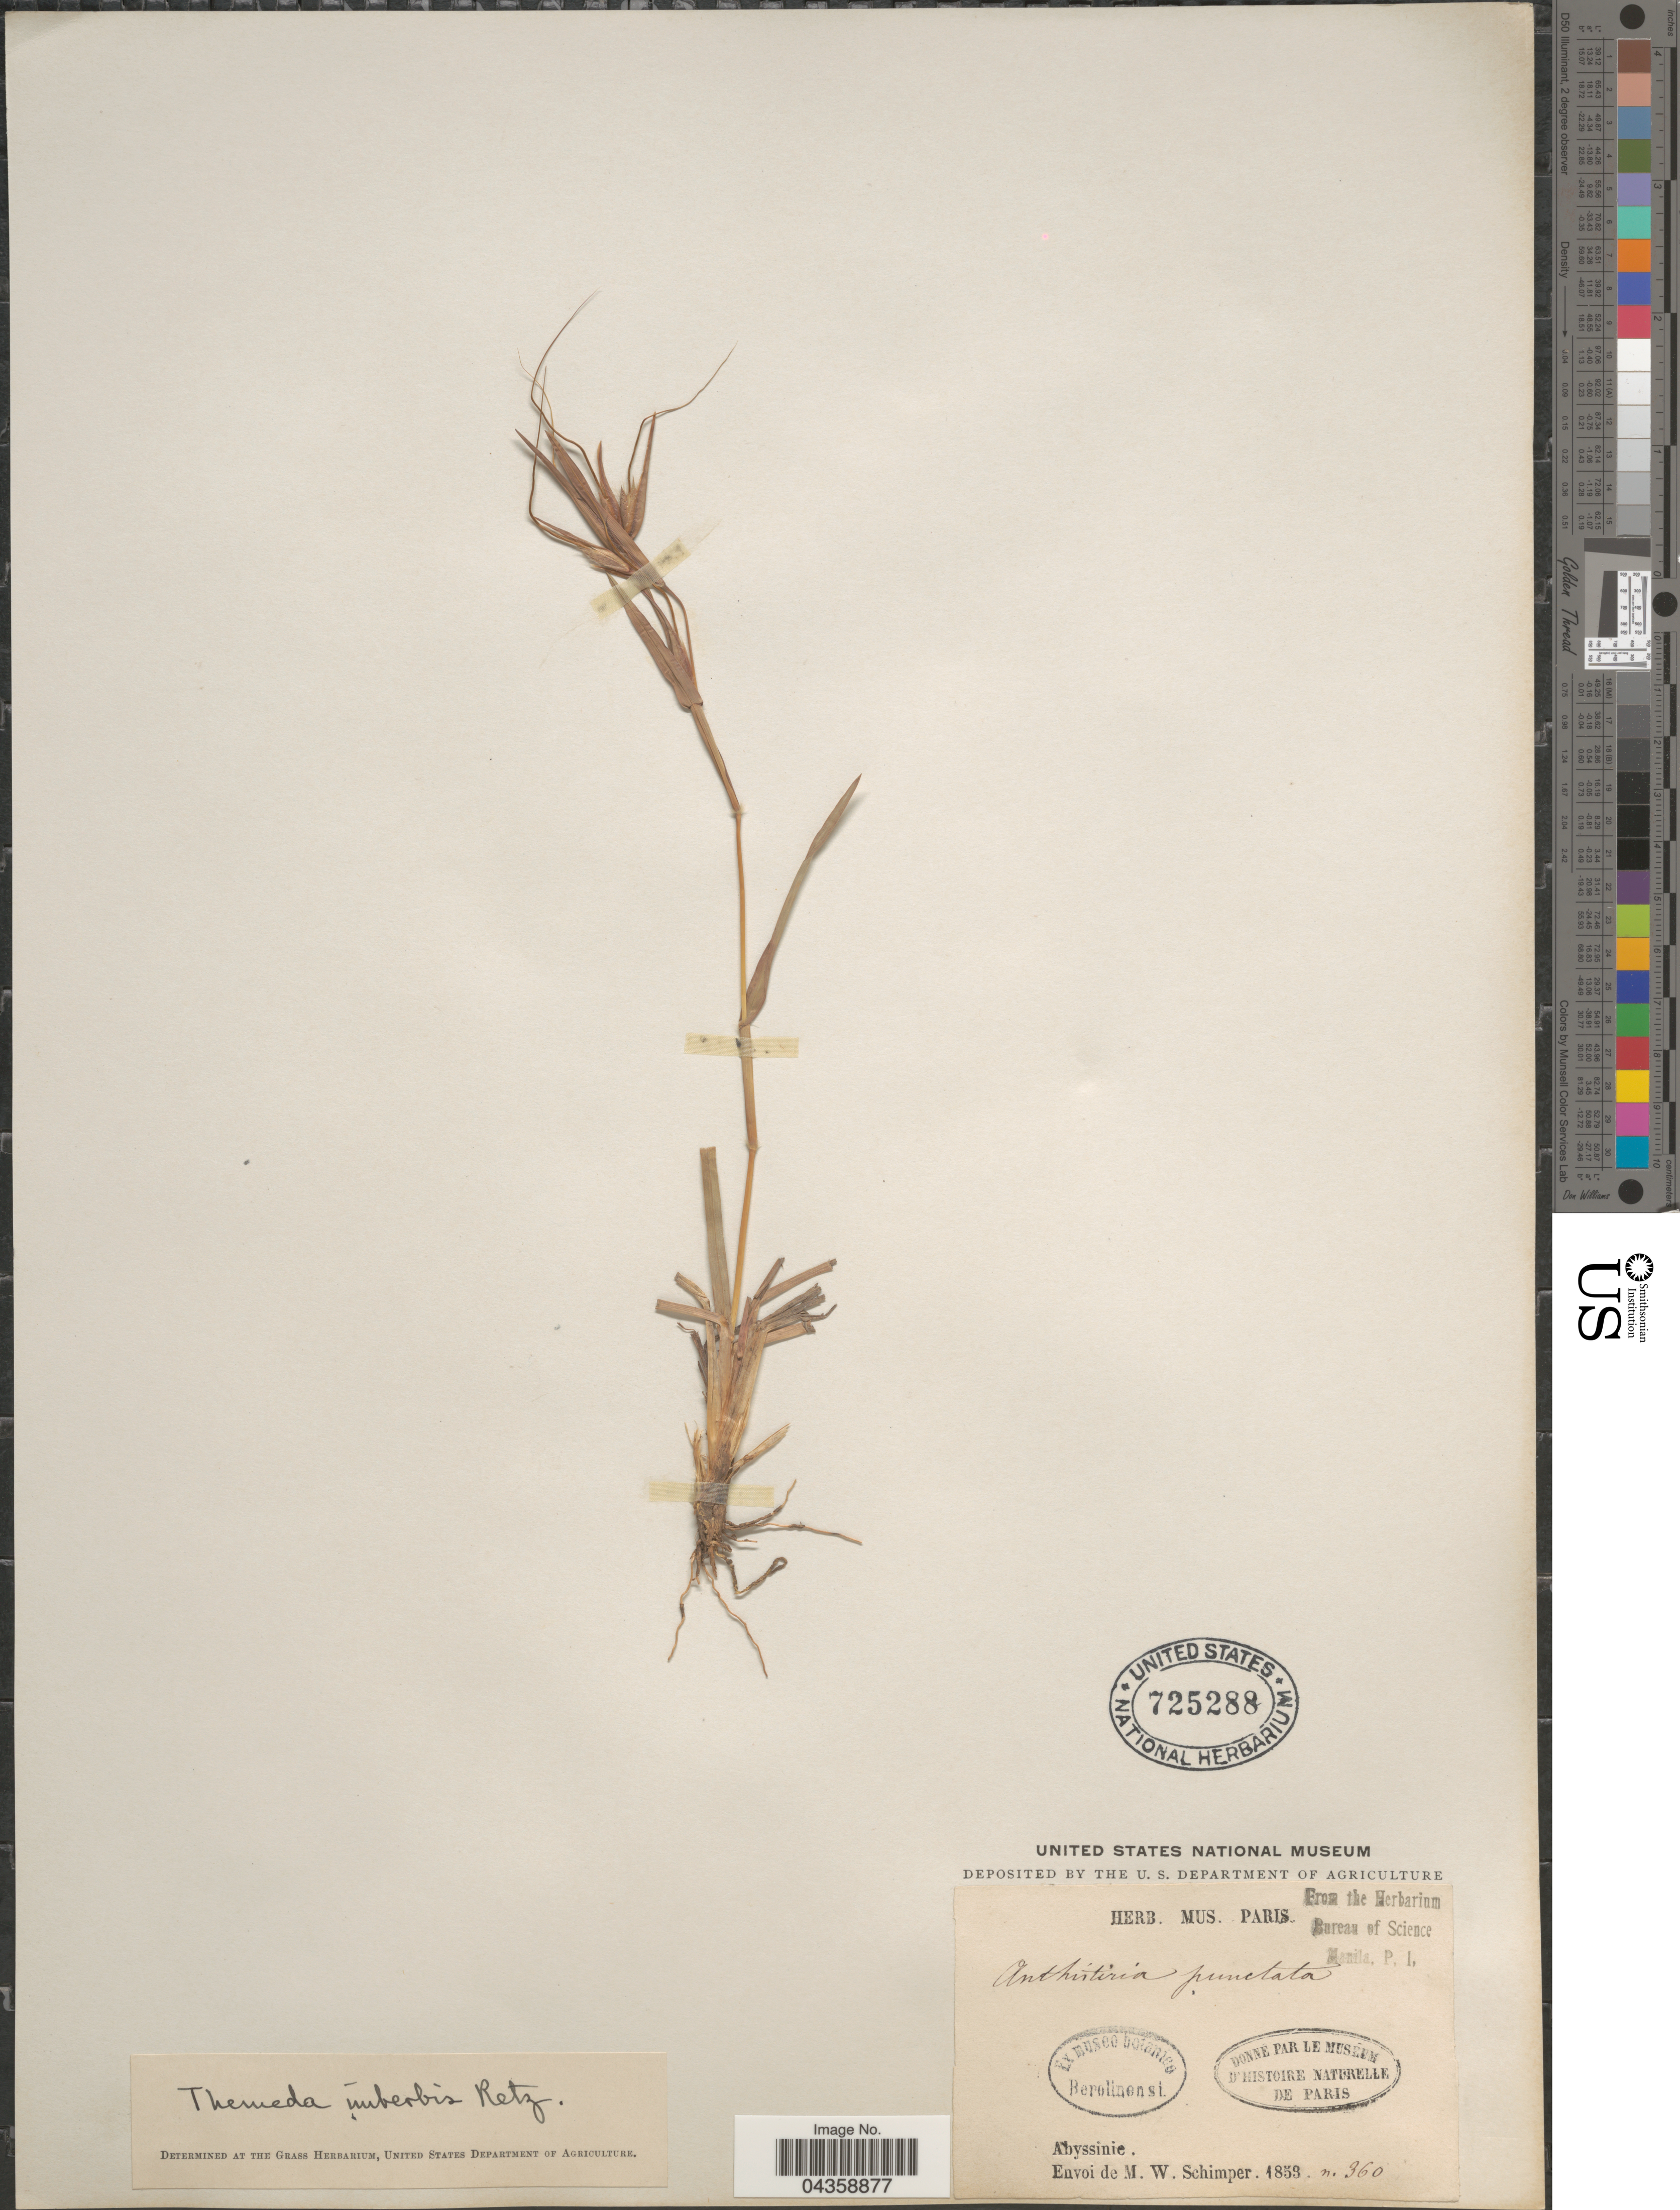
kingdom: Plantae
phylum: Tracheophyta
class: Liliopsida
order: Poales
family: Poaceae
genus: Themeda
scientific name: Themeda triandra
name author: Forssk.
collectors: M. Schimper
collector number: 360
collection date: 1853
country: Ethiopia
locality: Abyssinie.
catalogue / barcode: US 725288